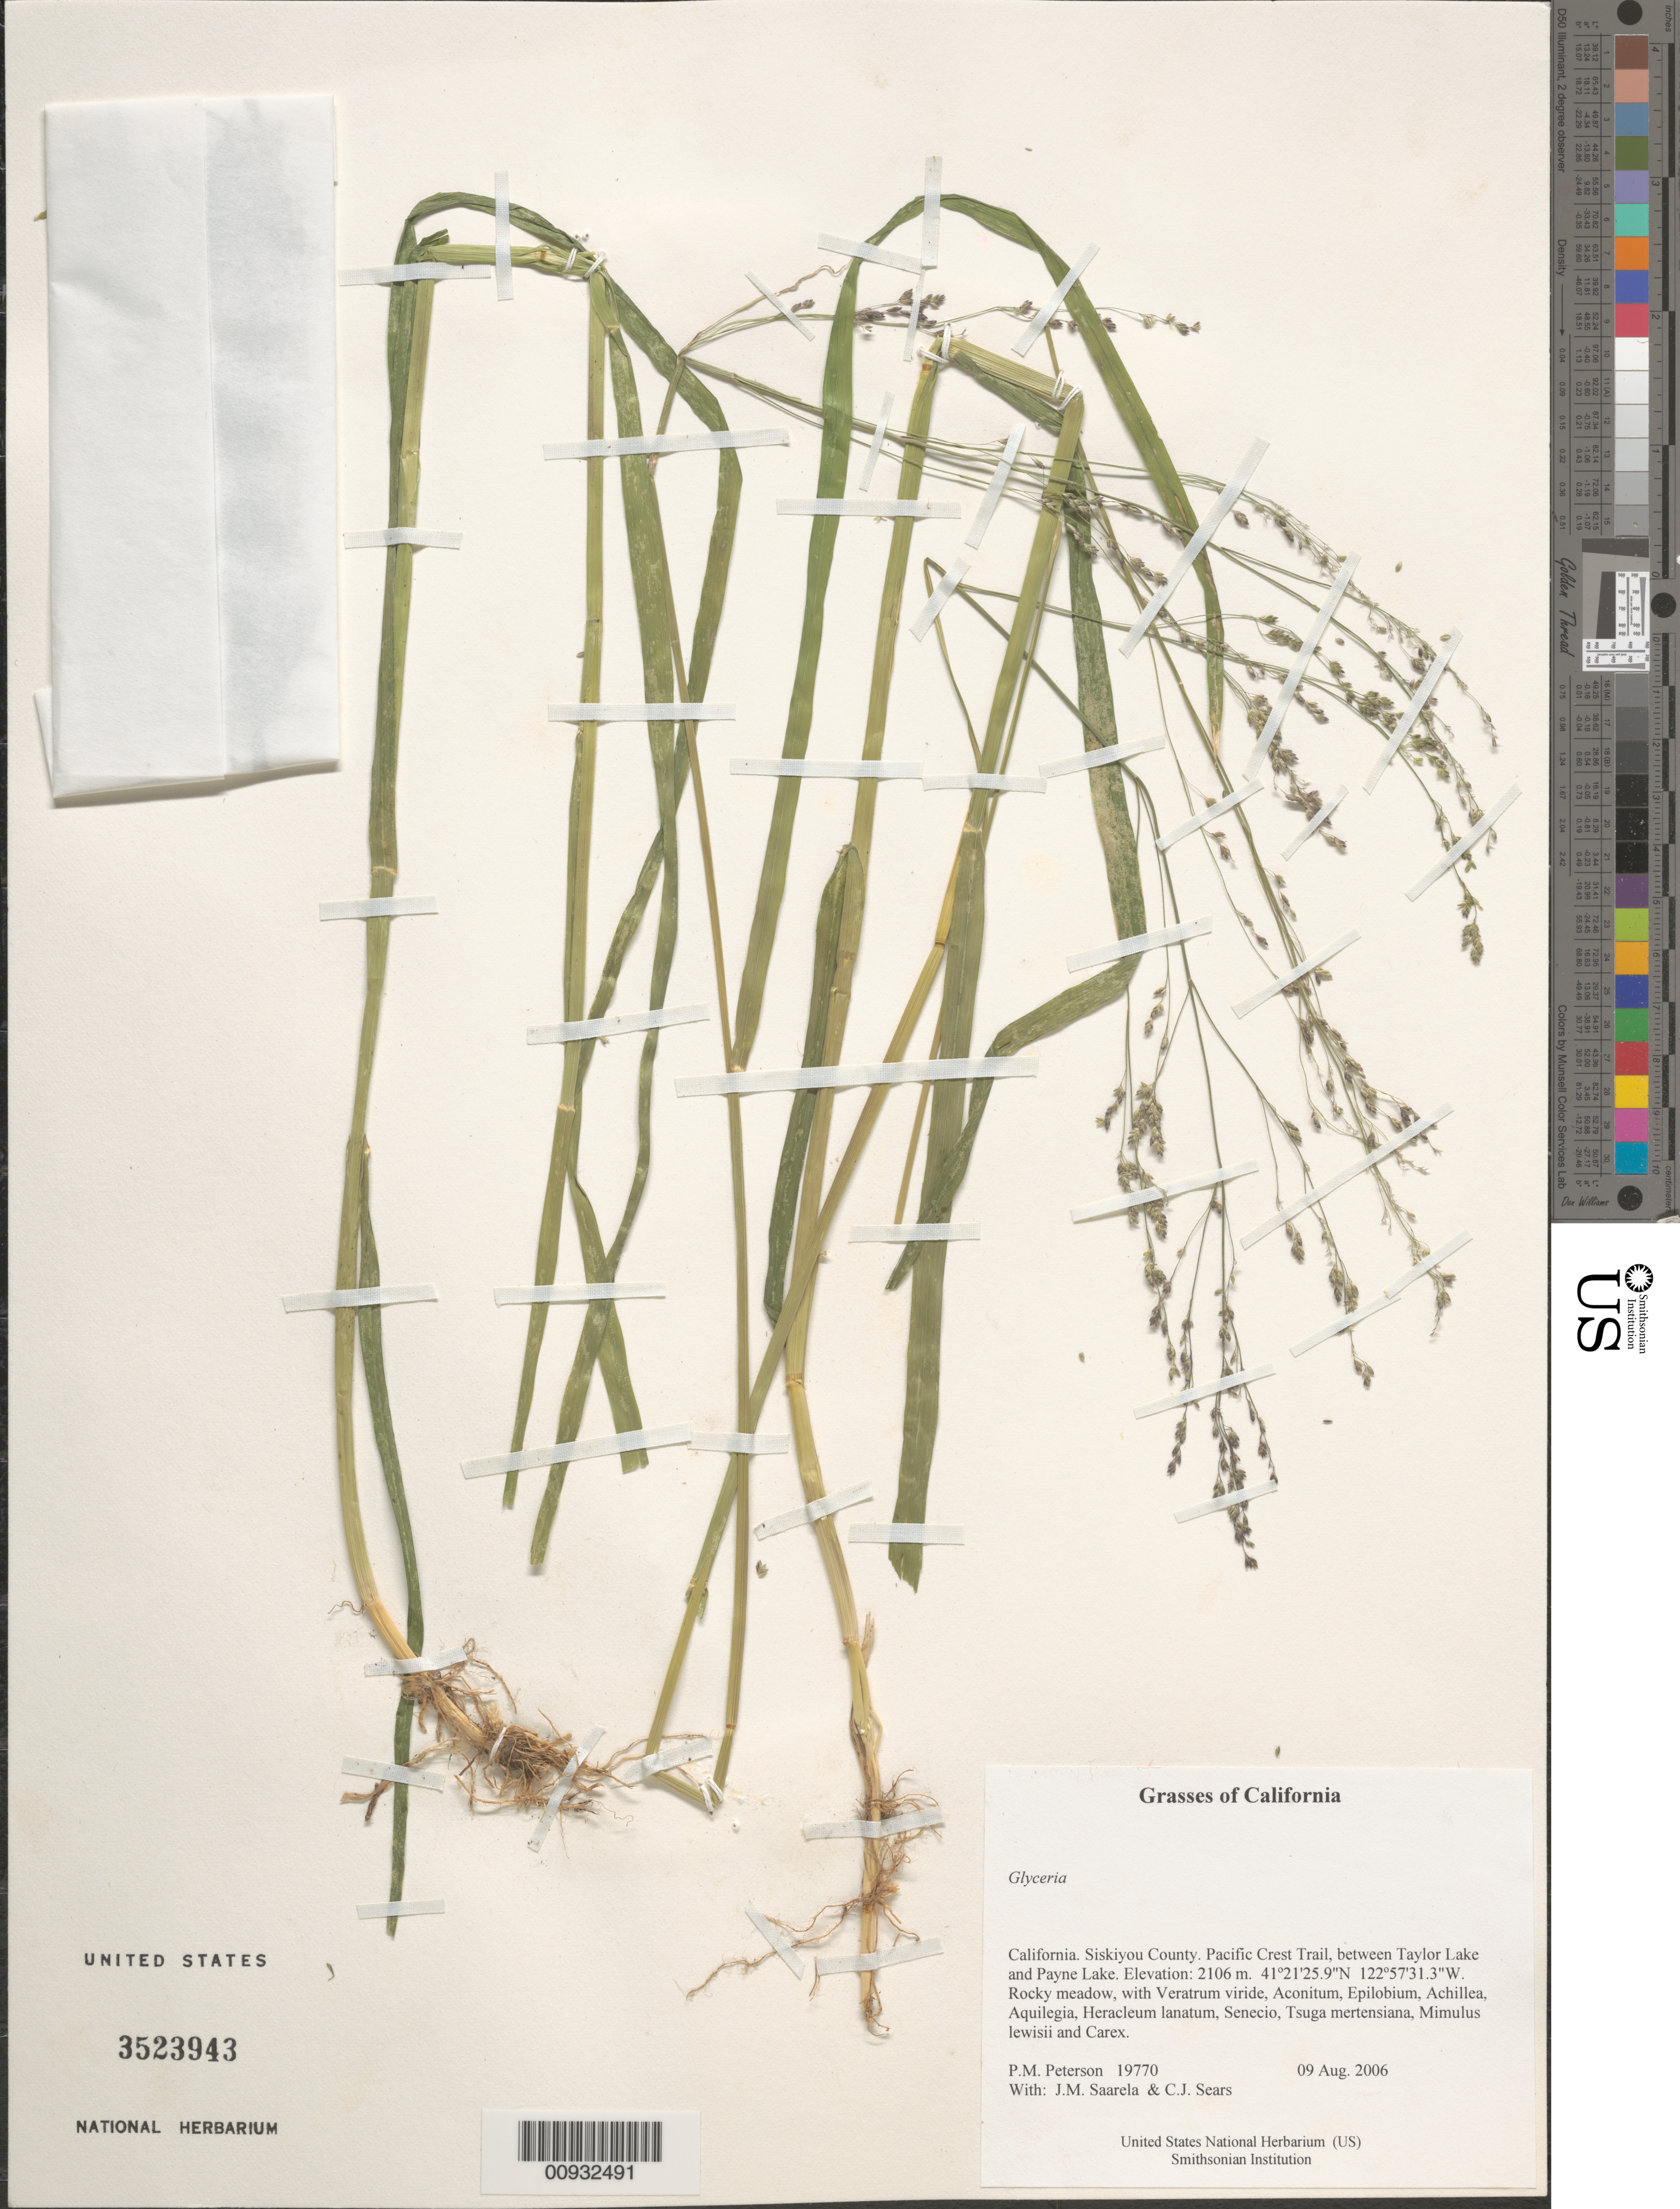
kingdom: Plantae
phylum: Tracheophyta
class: Liliopsida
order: Poales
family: Poaceae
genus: Glyceria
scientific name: Glyceria sp.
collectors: P. M. Peterson, J. Saarela & C. Sears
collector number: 19770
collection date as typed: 09 Aug 2006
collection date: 2006-08-09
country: United States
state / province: California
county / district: Siskiyou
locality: Pacific Crest Trail, between Taylor Lake and Payne Lake.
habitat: Rocky meadow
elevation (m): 2106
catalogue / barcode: US 3523943